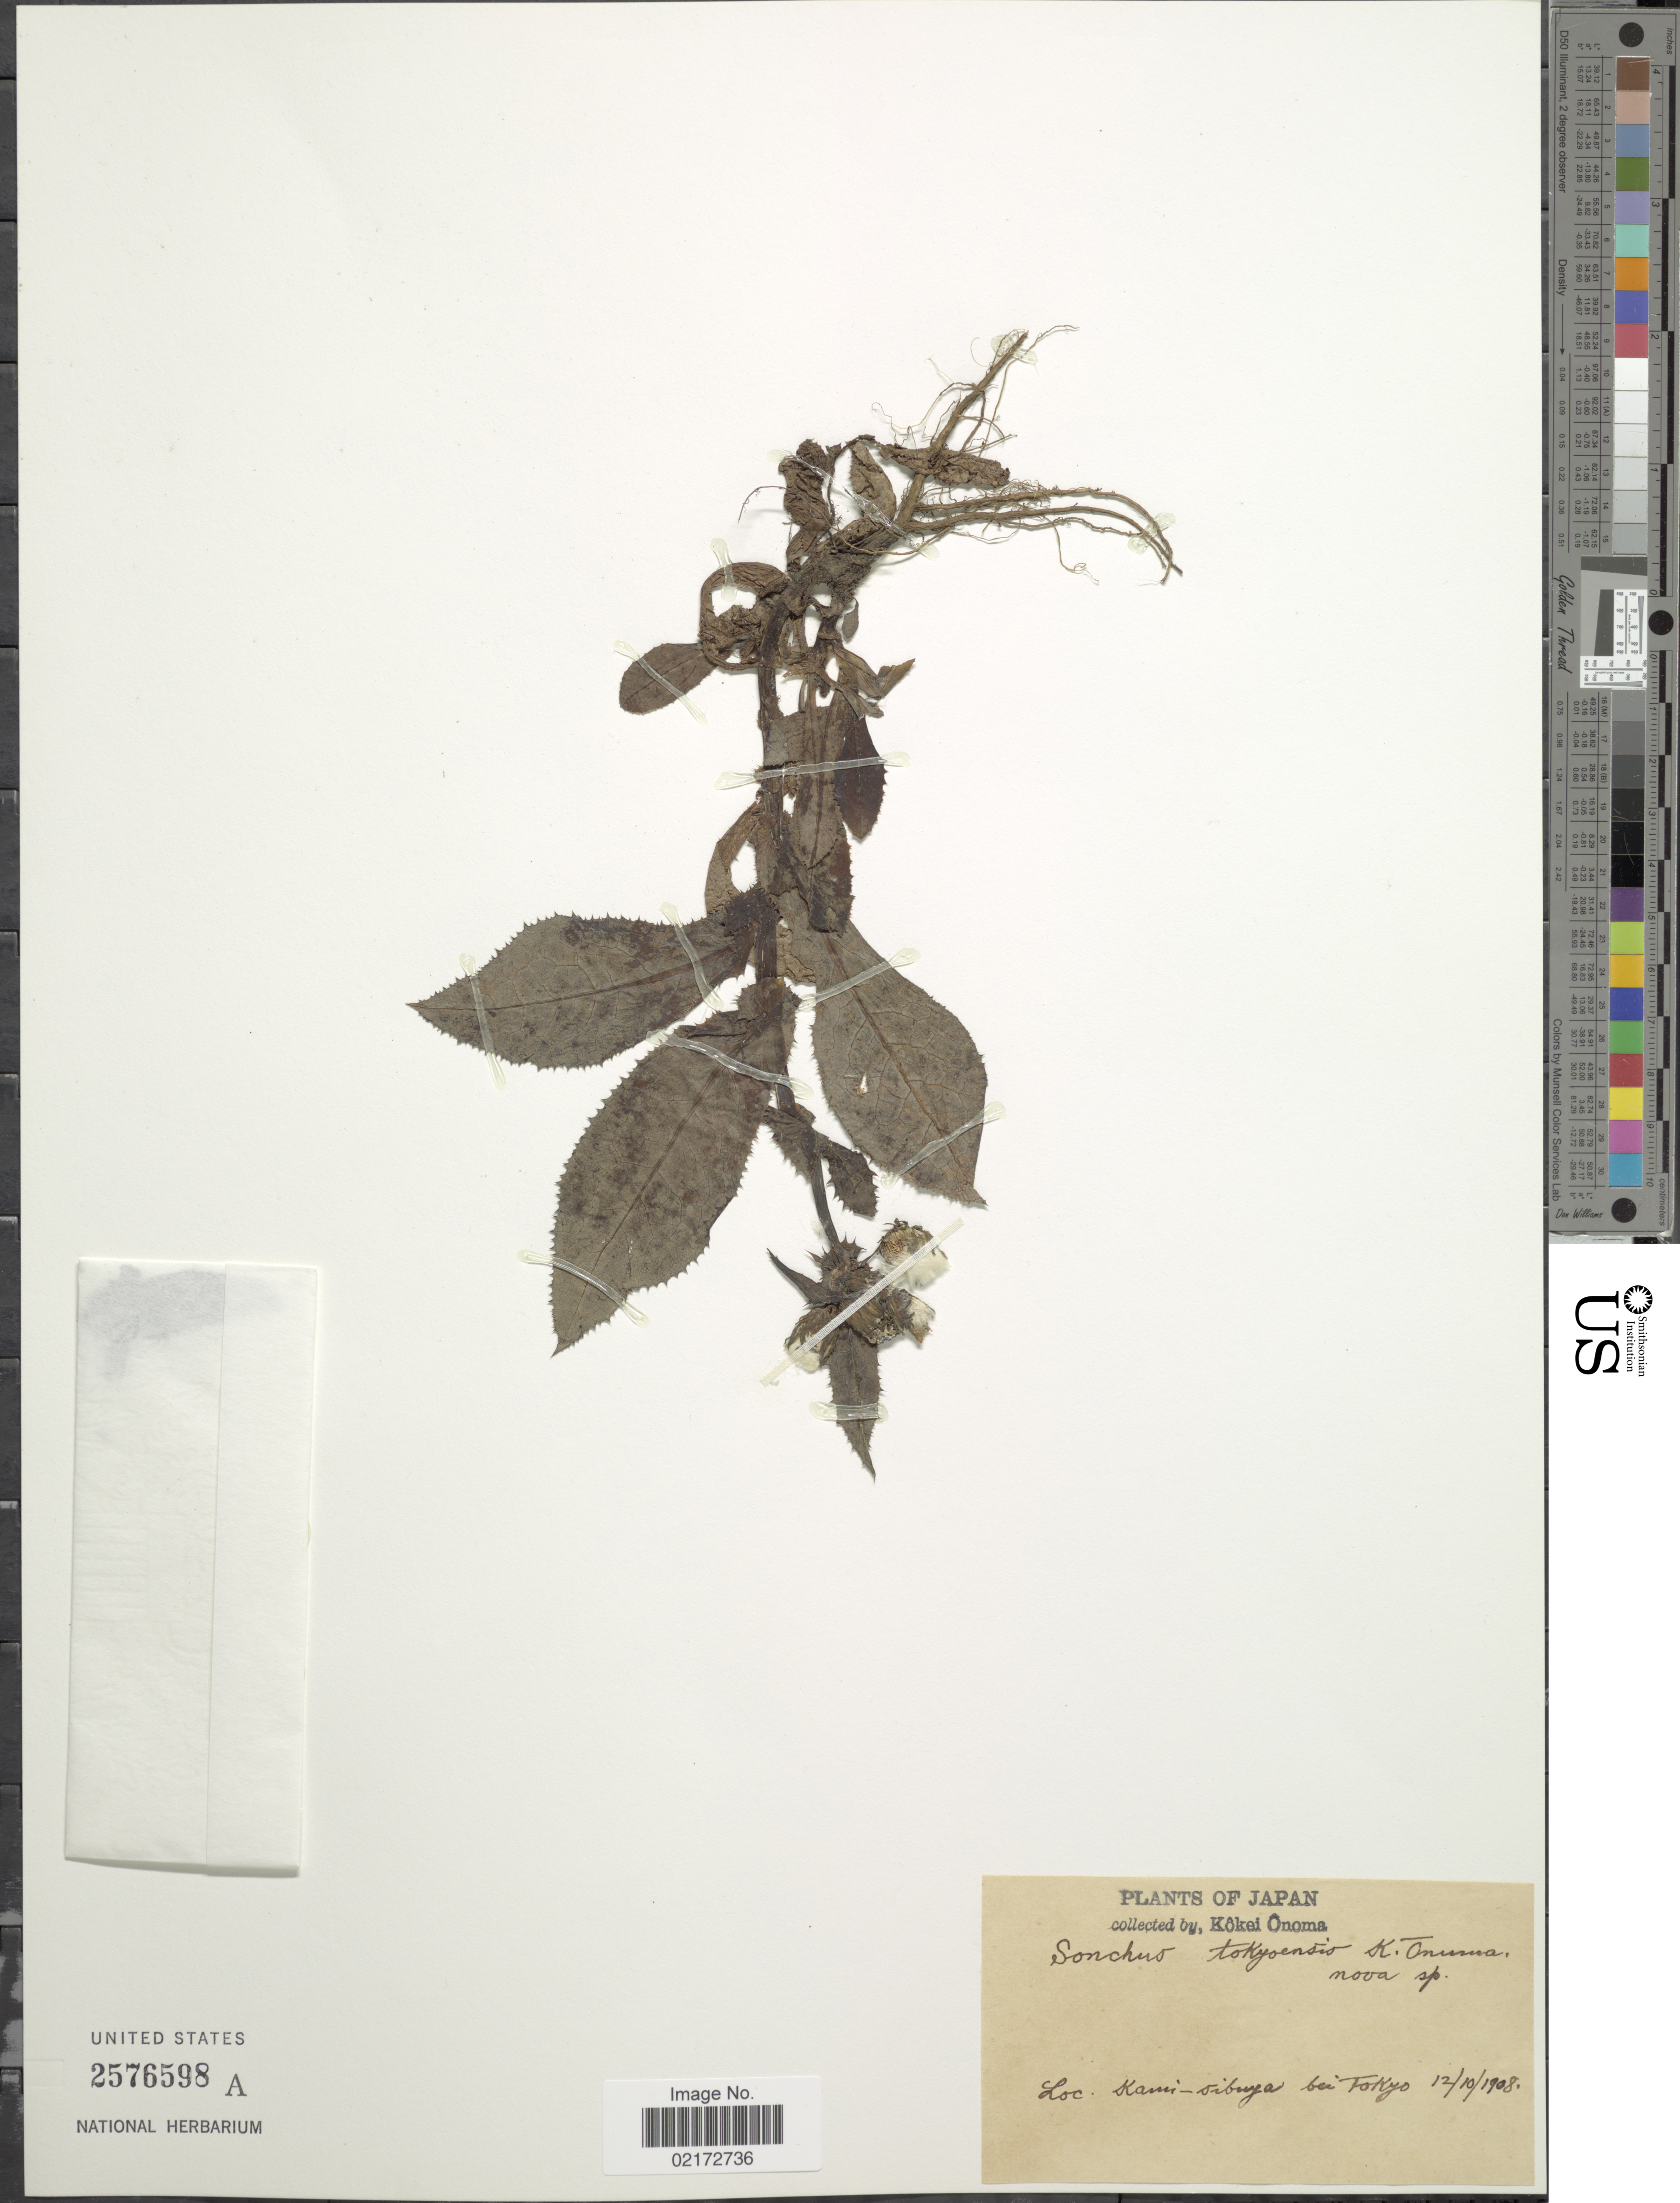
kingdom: Plantae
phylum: Tracheophyta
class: Magnoliopsida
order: Asterales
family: Asteraceae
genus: Sonchus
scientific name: Sonchus sp.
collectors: K. Onoma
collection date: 1908-10-12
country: Japan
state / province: Tokyo, Federal City of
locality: Kami-sibuya bei Tokyo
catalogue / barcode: US 2576598A